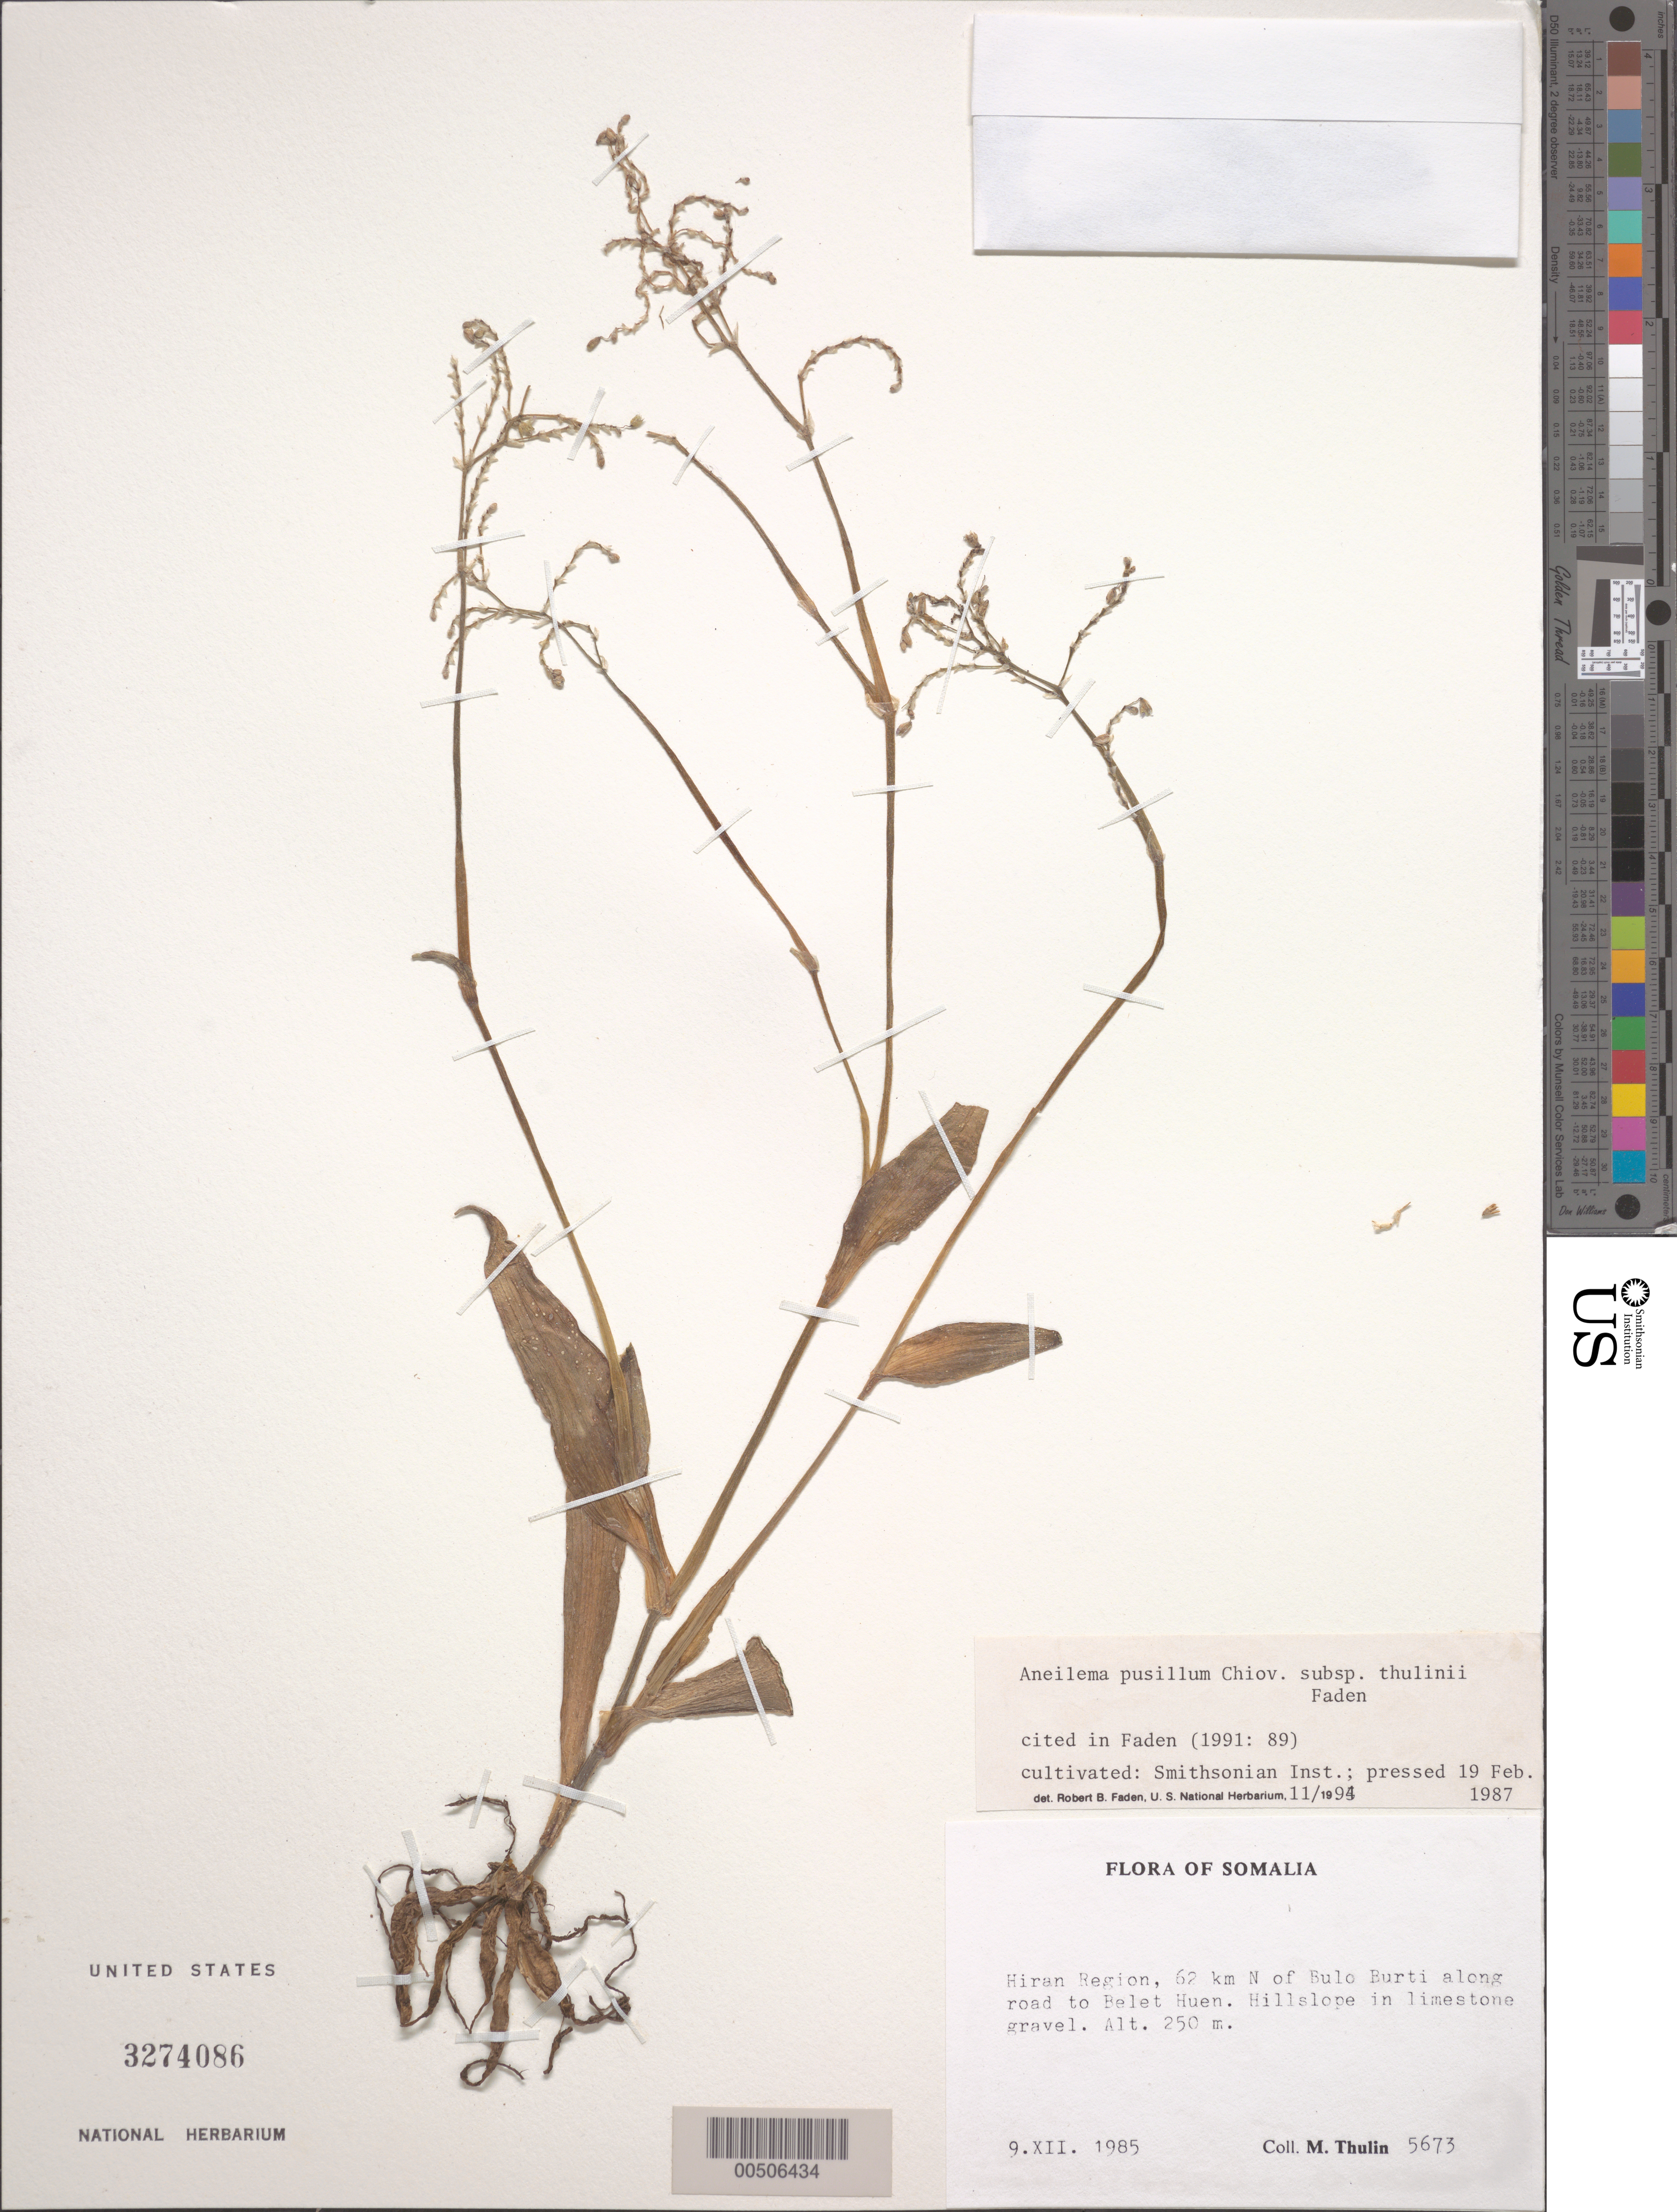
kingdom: Plantae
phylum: Tracheophyta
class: Liliopsida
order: Commelinales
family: Commelinaceae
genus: Aneilema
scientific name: Aneilema pusillum subsp. thulinii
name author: Faden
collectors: M. Thulin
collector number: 5673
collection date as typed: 09 Dec 1985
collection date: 1985-12-09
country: Somalia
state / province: Hiiraan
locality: N of bulo burti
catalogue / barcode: US 3274086